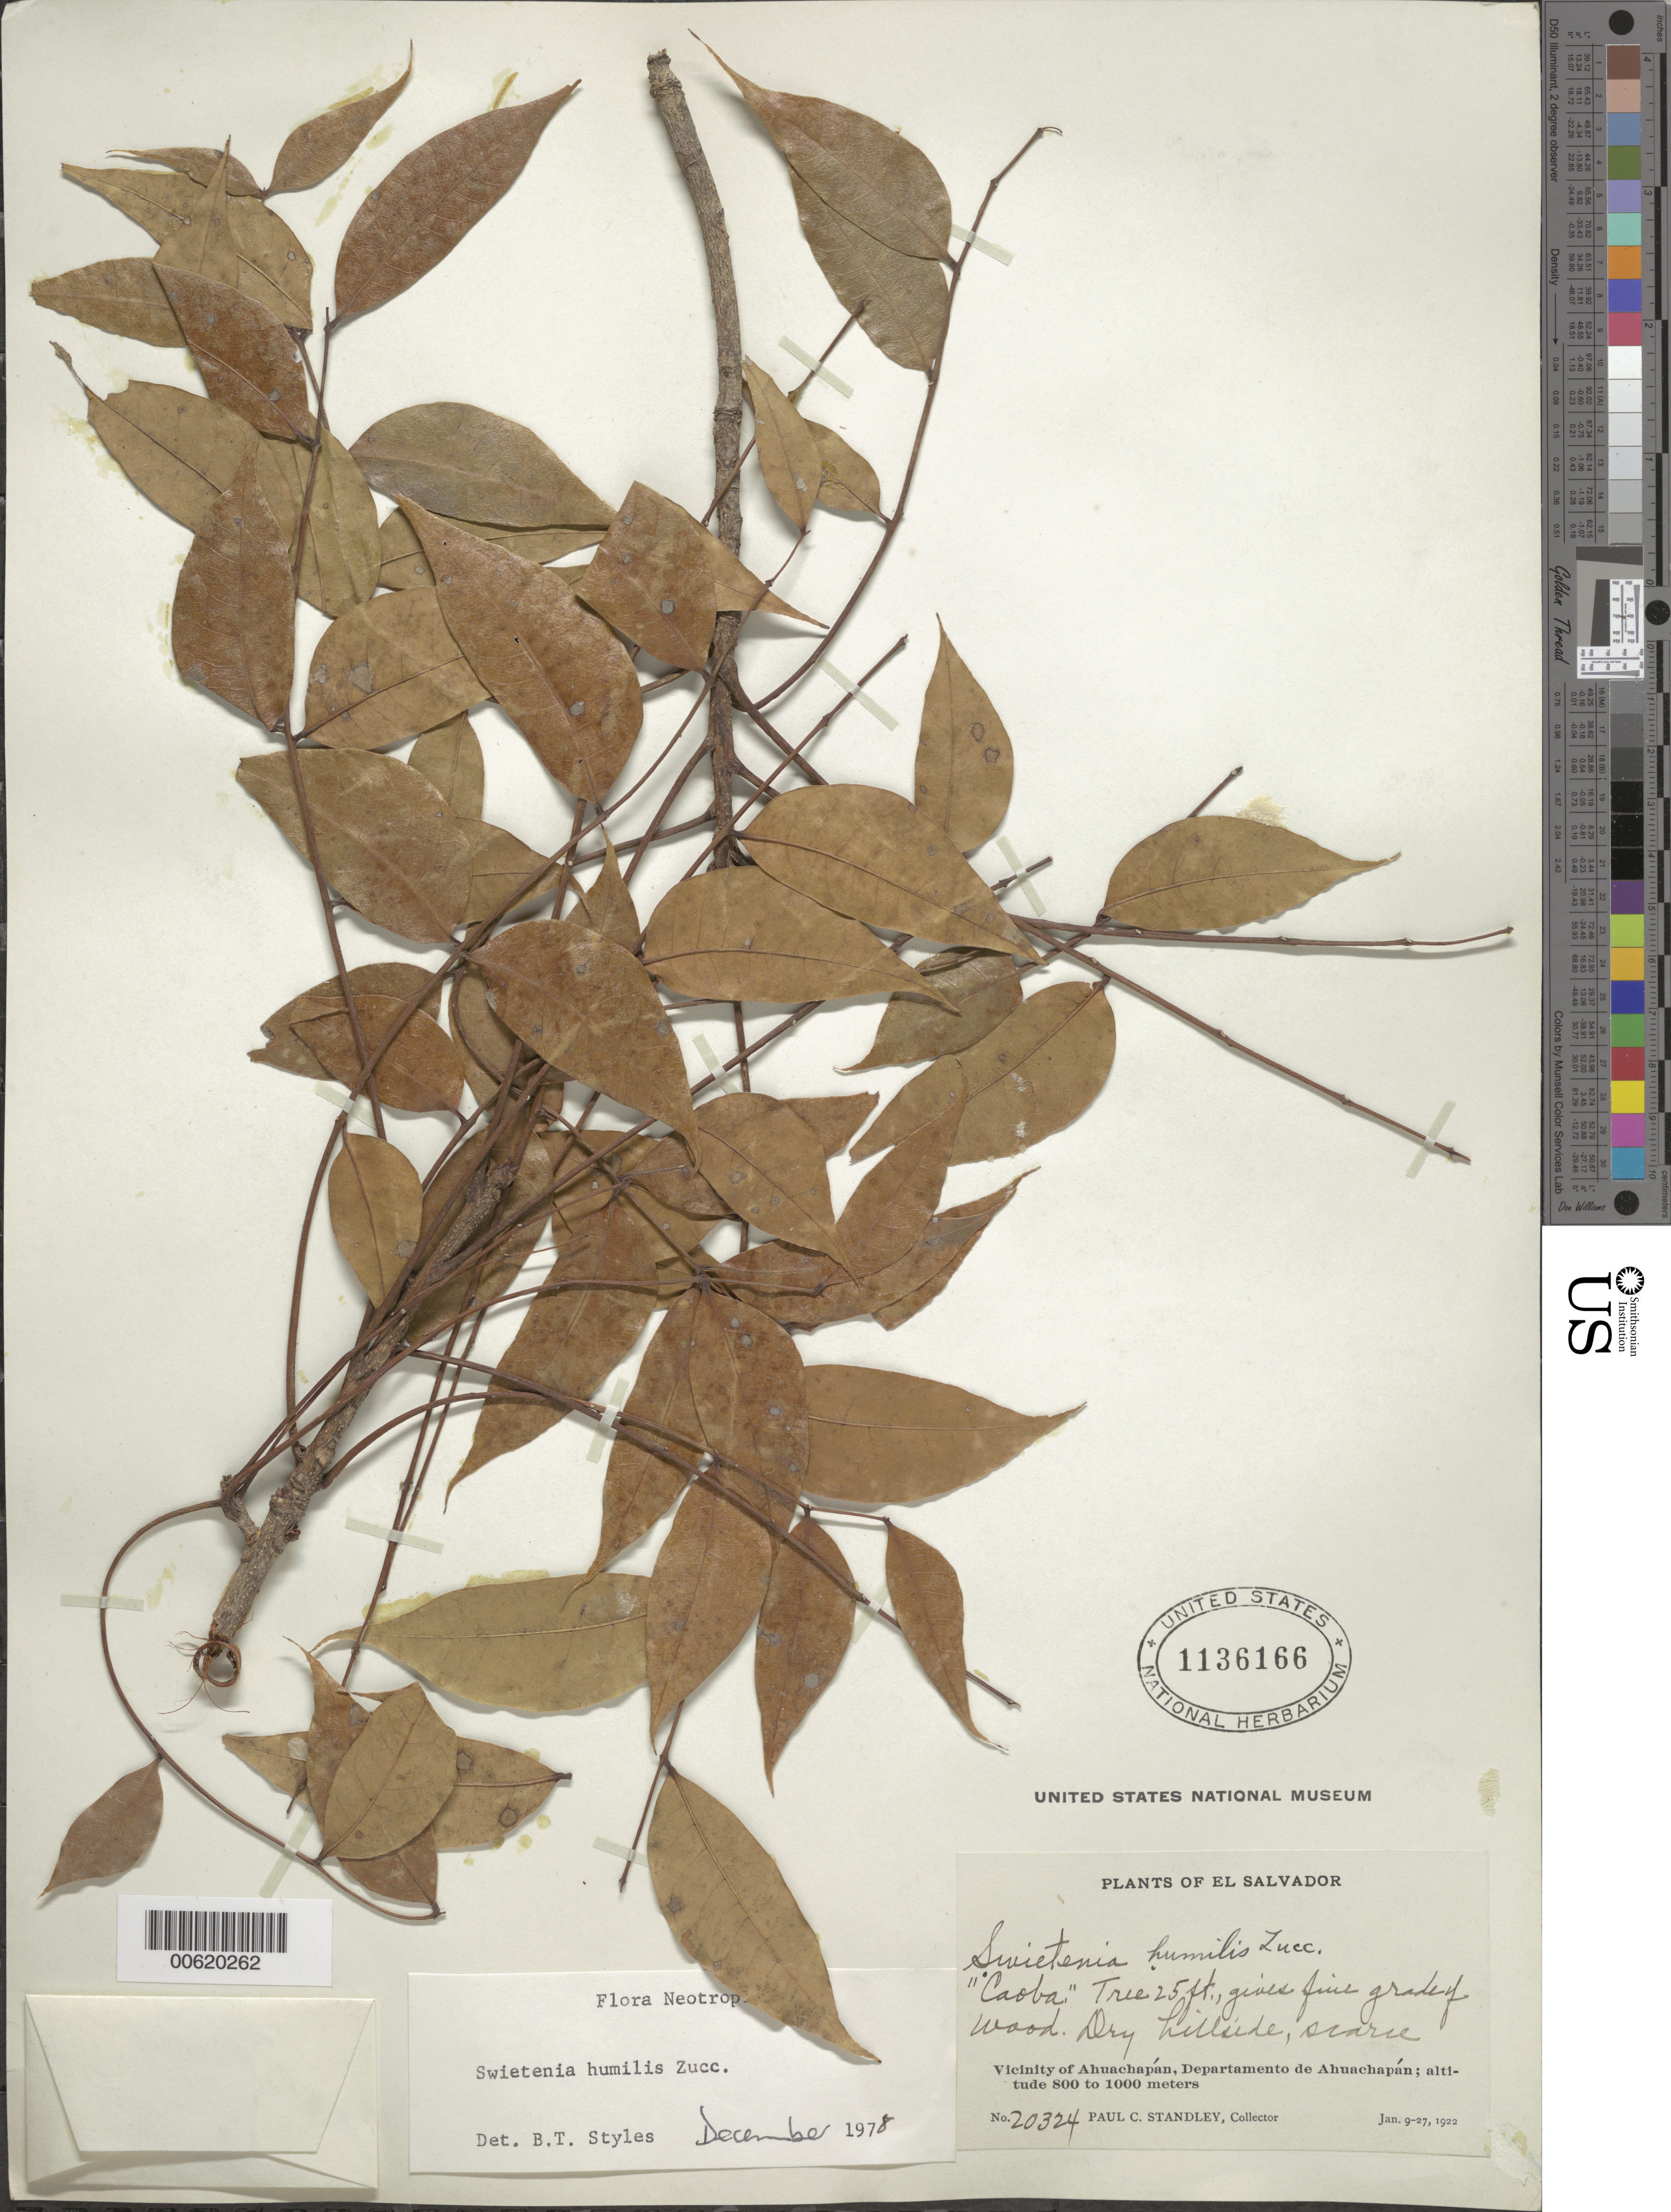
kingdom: Plantae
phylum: Tracheophyta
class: Magnoliopsida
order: Sapindales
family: Meliaceae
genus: Swietenia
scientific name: Swietenia humilis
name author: Zucc.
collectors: P. C. Standley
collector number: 20324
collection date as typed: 09 Jan 1922 to 27 Jan 1922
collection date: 1922-01-09/1922-01-27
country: El Salvador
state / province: Ahuachapán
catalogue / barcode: US 1136166